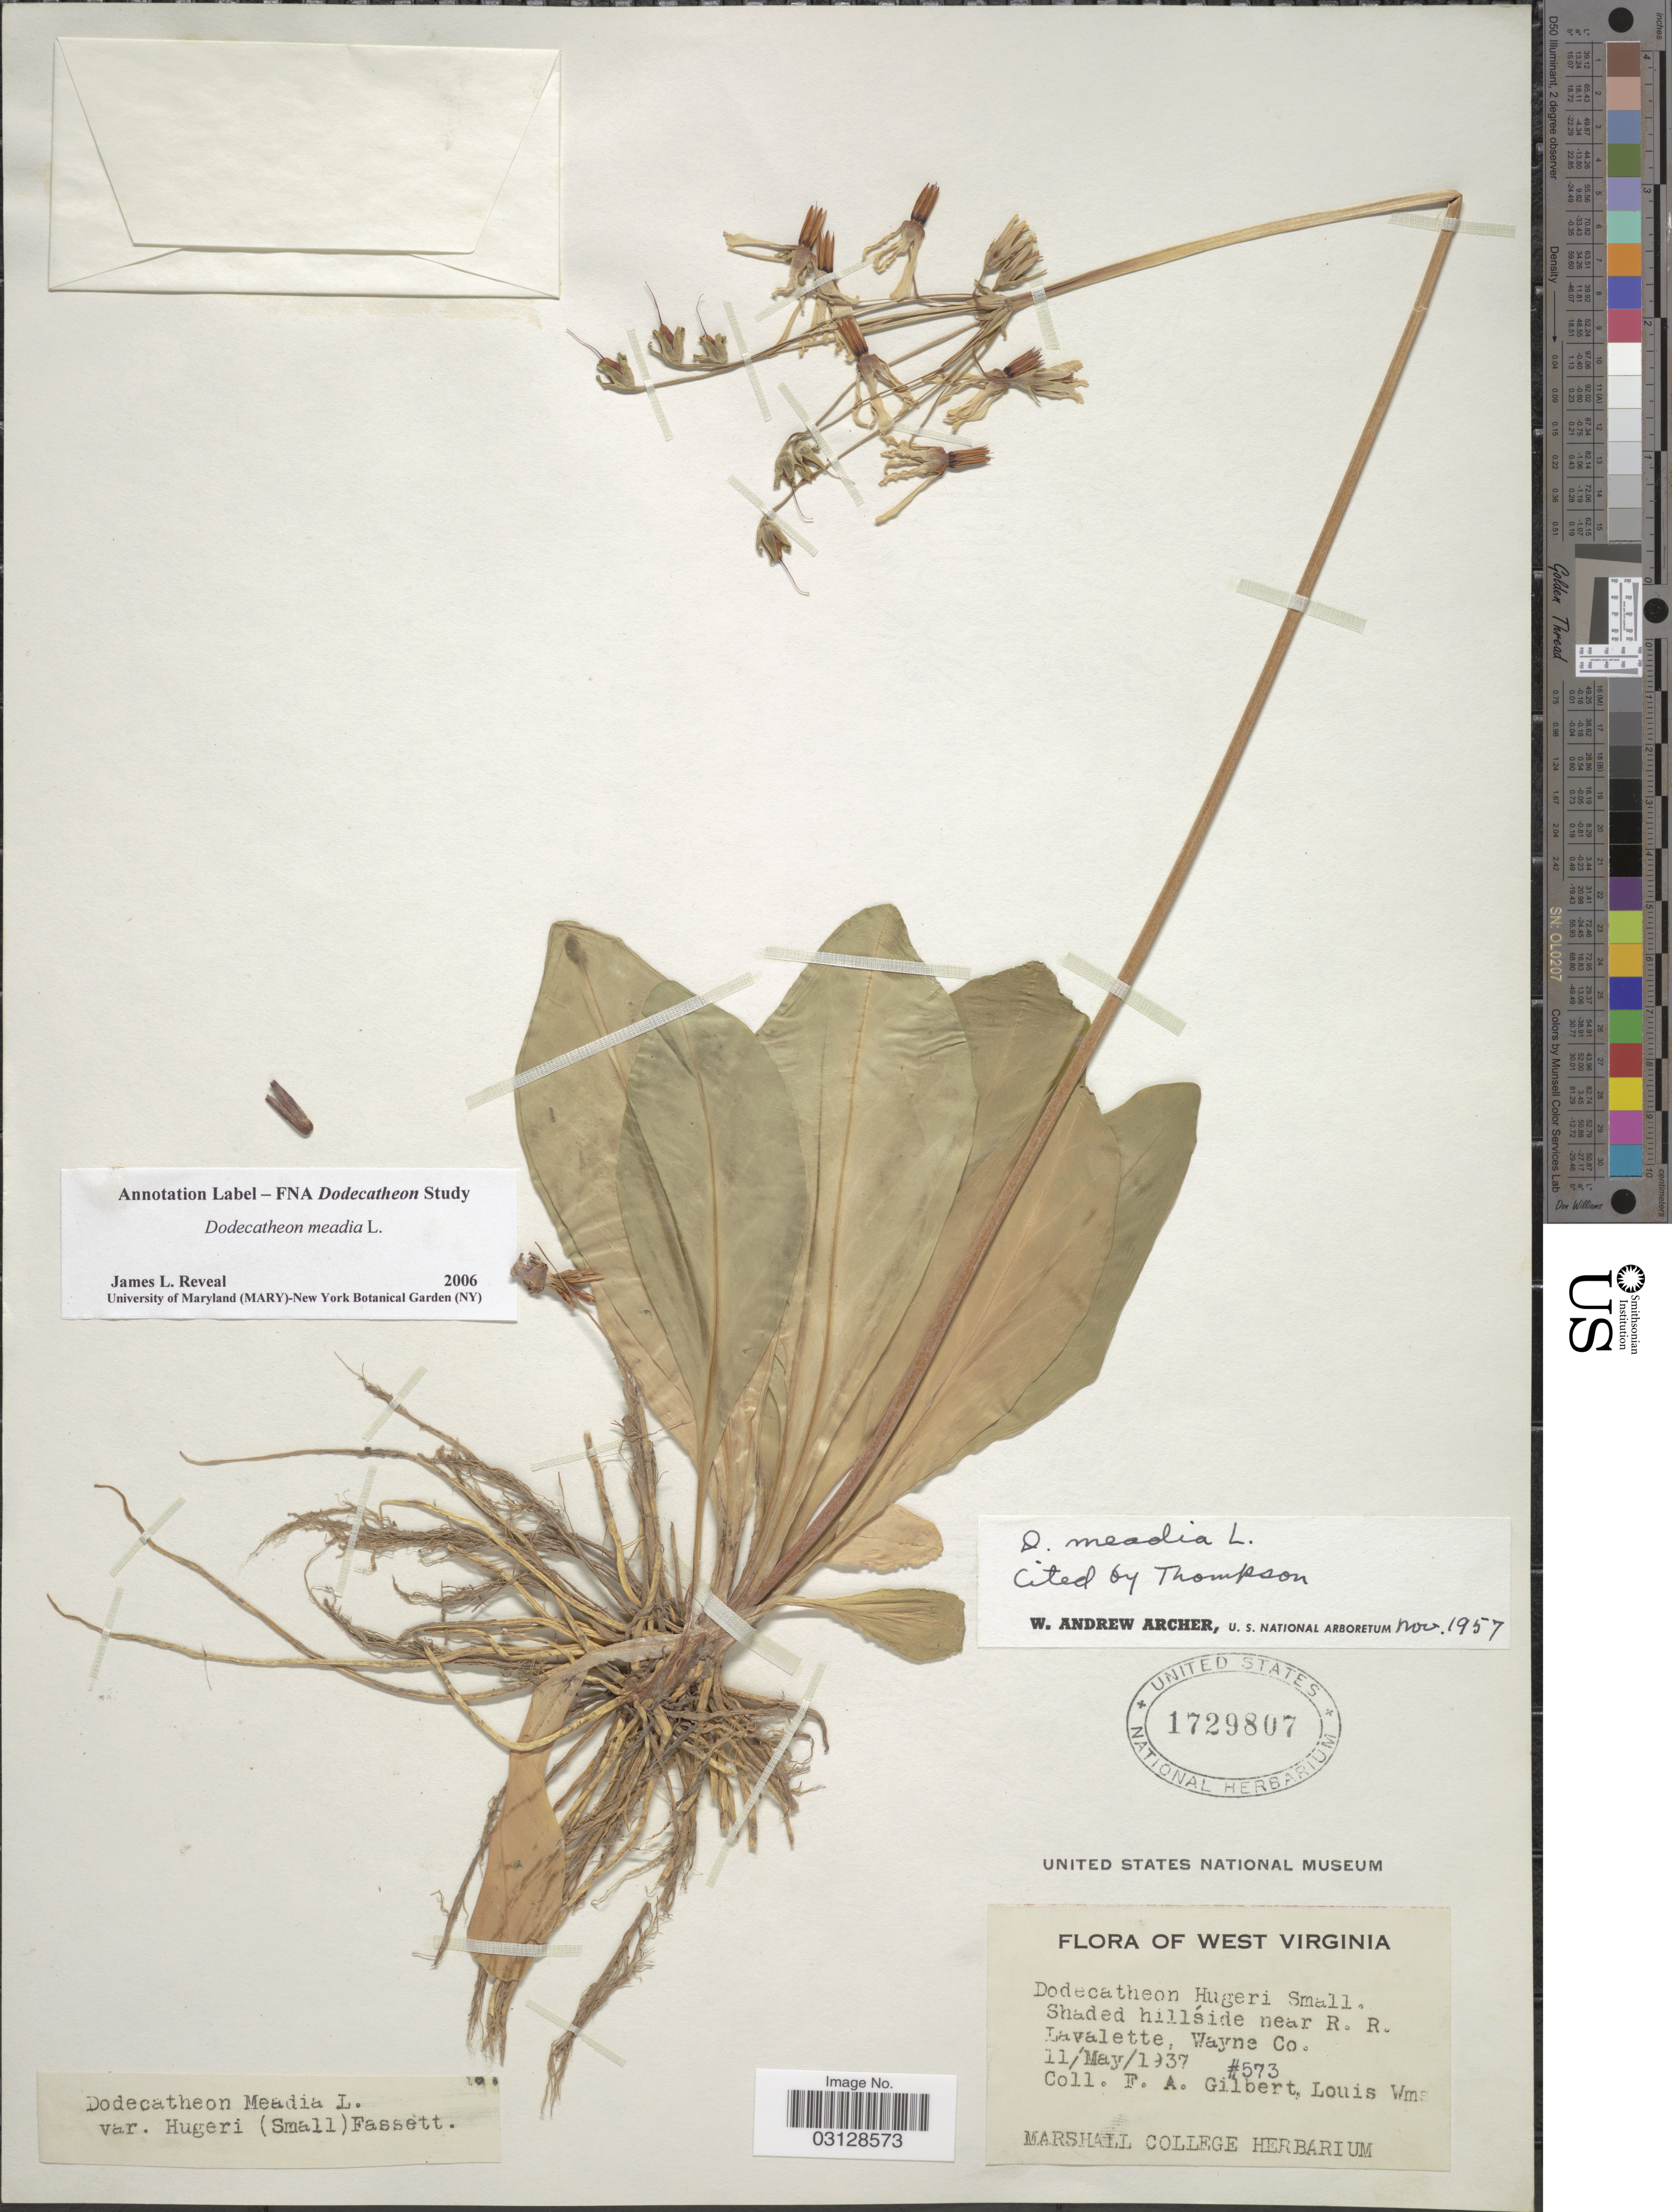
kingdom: Plantae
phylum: Tracheophyta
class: Magnoliopsida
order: Ericales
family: Primulaceae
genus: Dodecatheon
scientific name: Dodecatheon meadia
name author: L.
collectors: F. A. Gilbert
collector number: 573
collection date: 1937-05-11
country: United States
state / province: West Virginia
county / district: Wayne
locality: Shaded hillside near R. R. Lavalette, Wayne Co.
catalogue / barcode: US 1729807